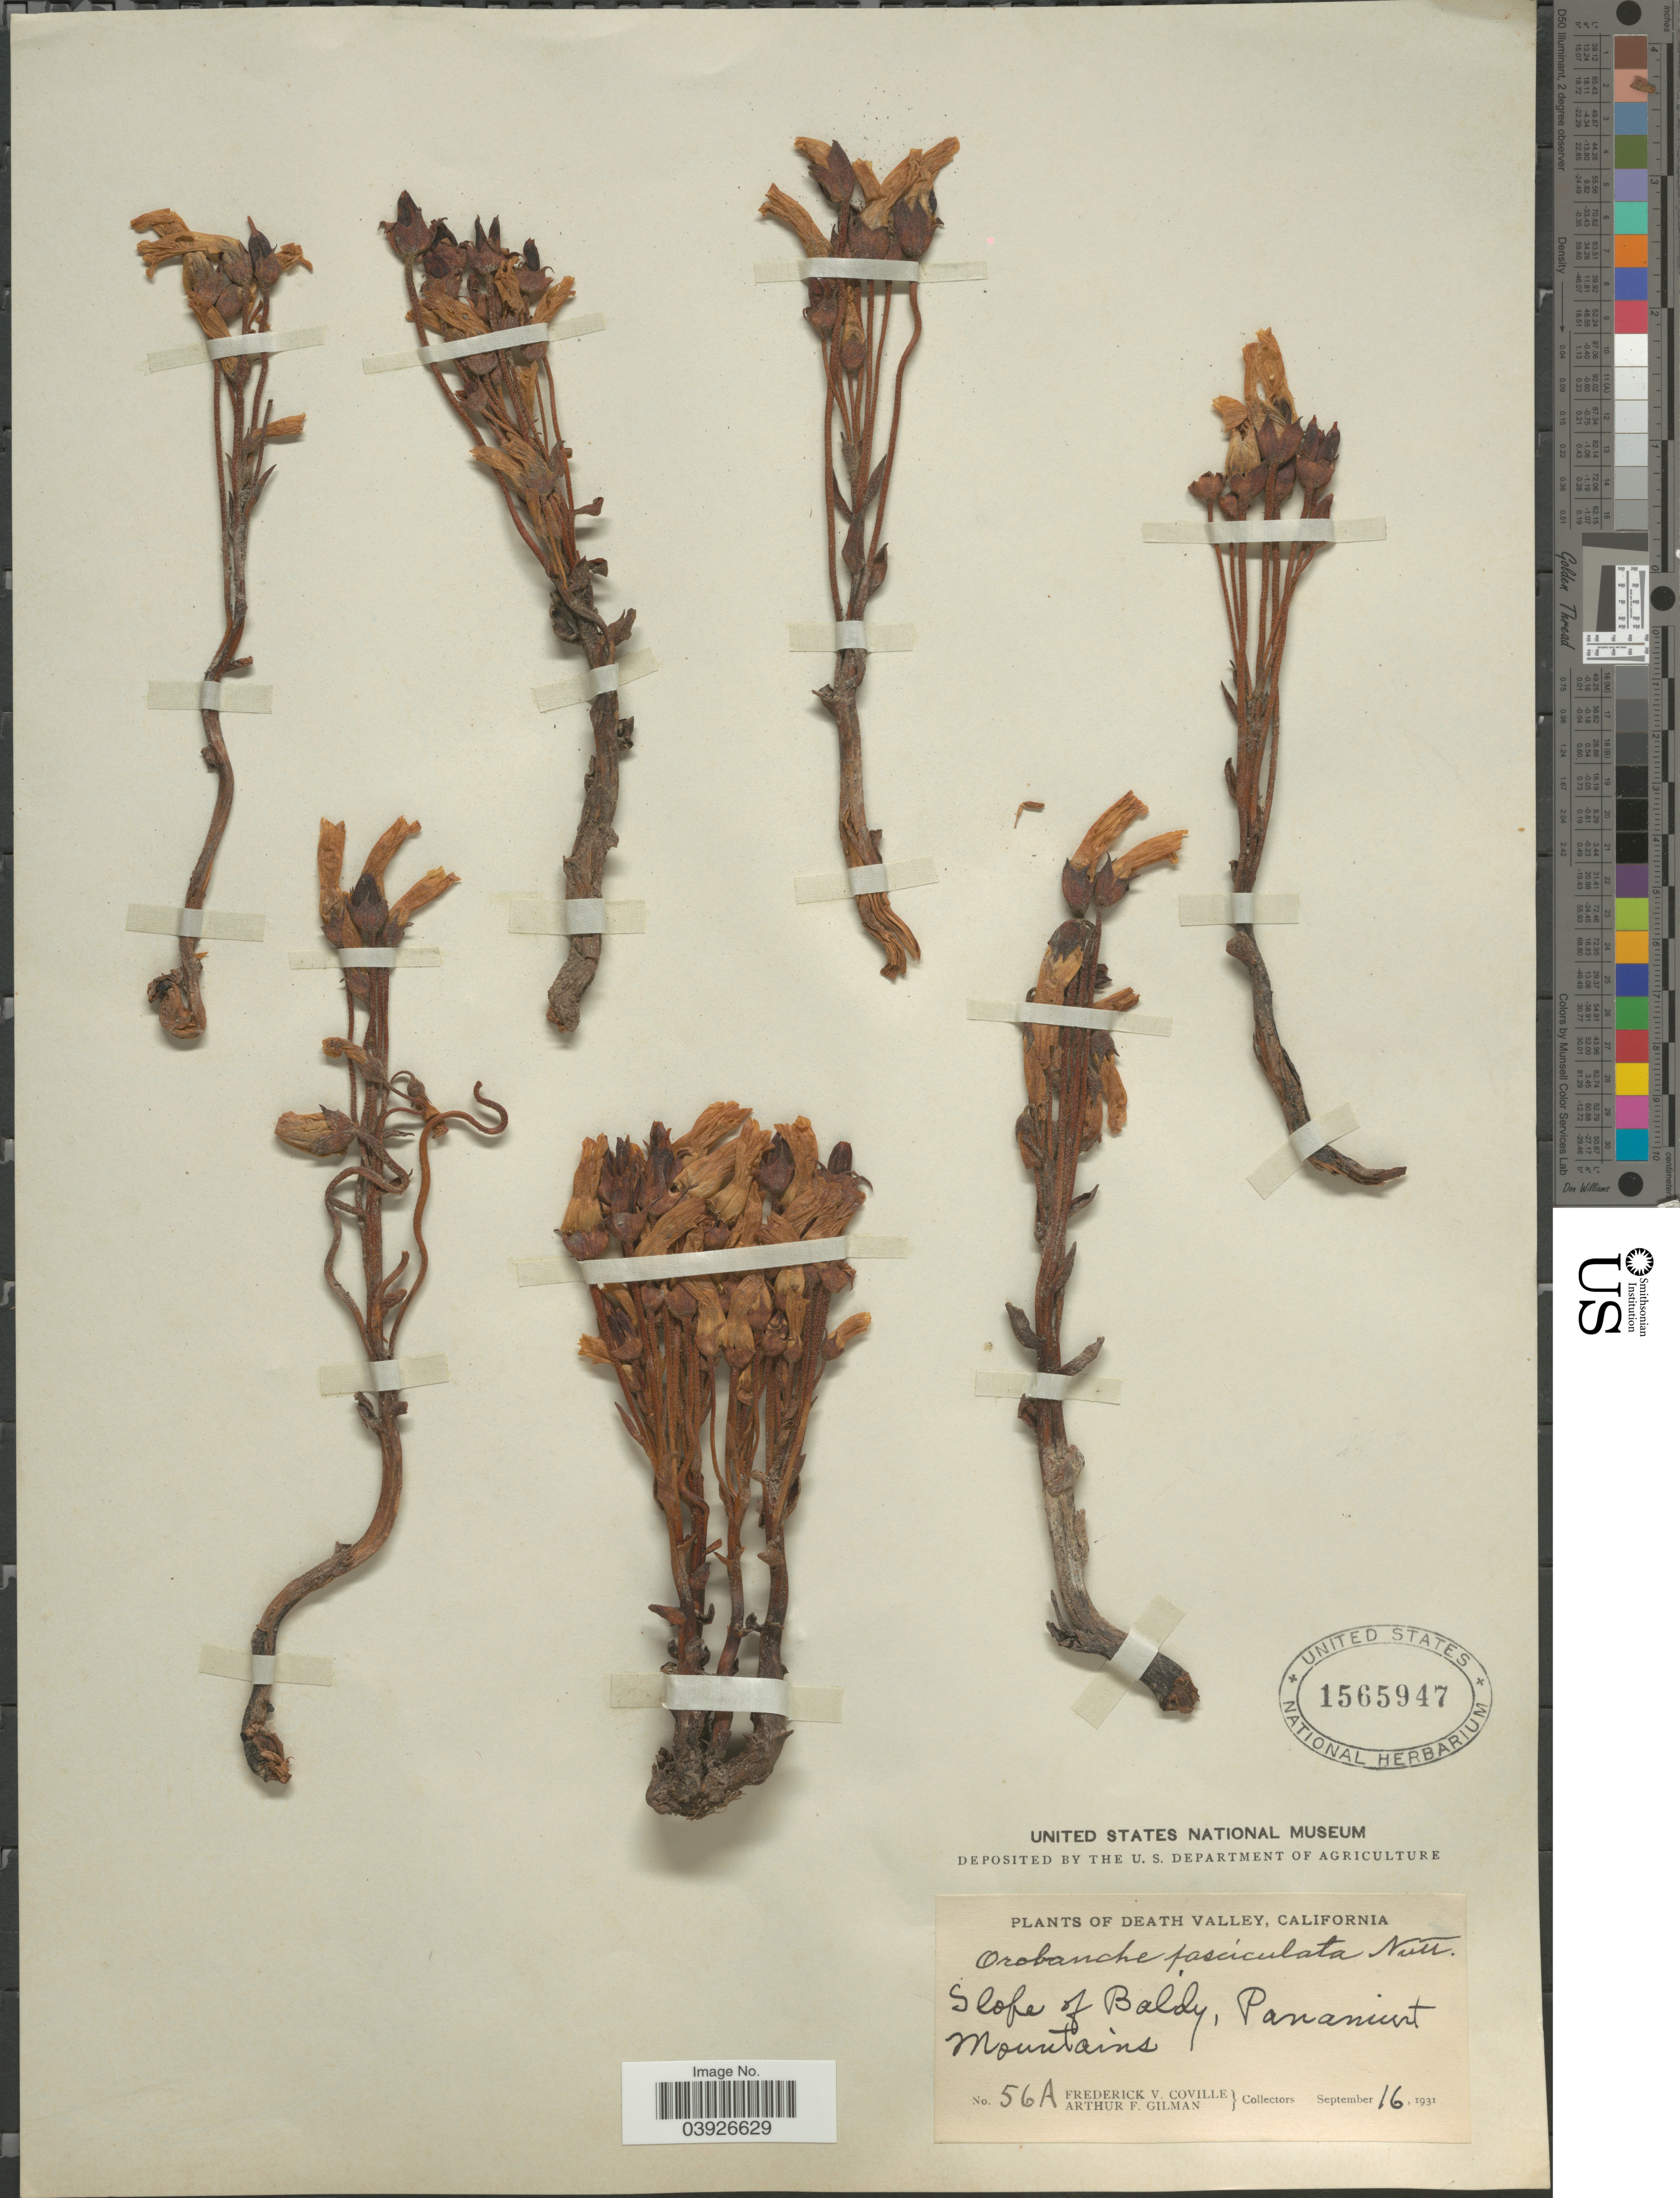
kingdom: Plantae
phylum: Tracheophyta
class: Magnoliopsida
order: Lamiales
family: Orobanchaceae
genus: Aphyllon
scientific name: Aphyllon fasciculatum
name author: (Nutt.) Torr. & A. Gray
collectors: F. V. Coville & A. Gilman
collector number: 56A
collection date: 1931-09-16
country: United States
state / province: California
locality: Death Valley. Slope of Baldy, Panamint Mountains.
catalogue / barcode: US 1565947